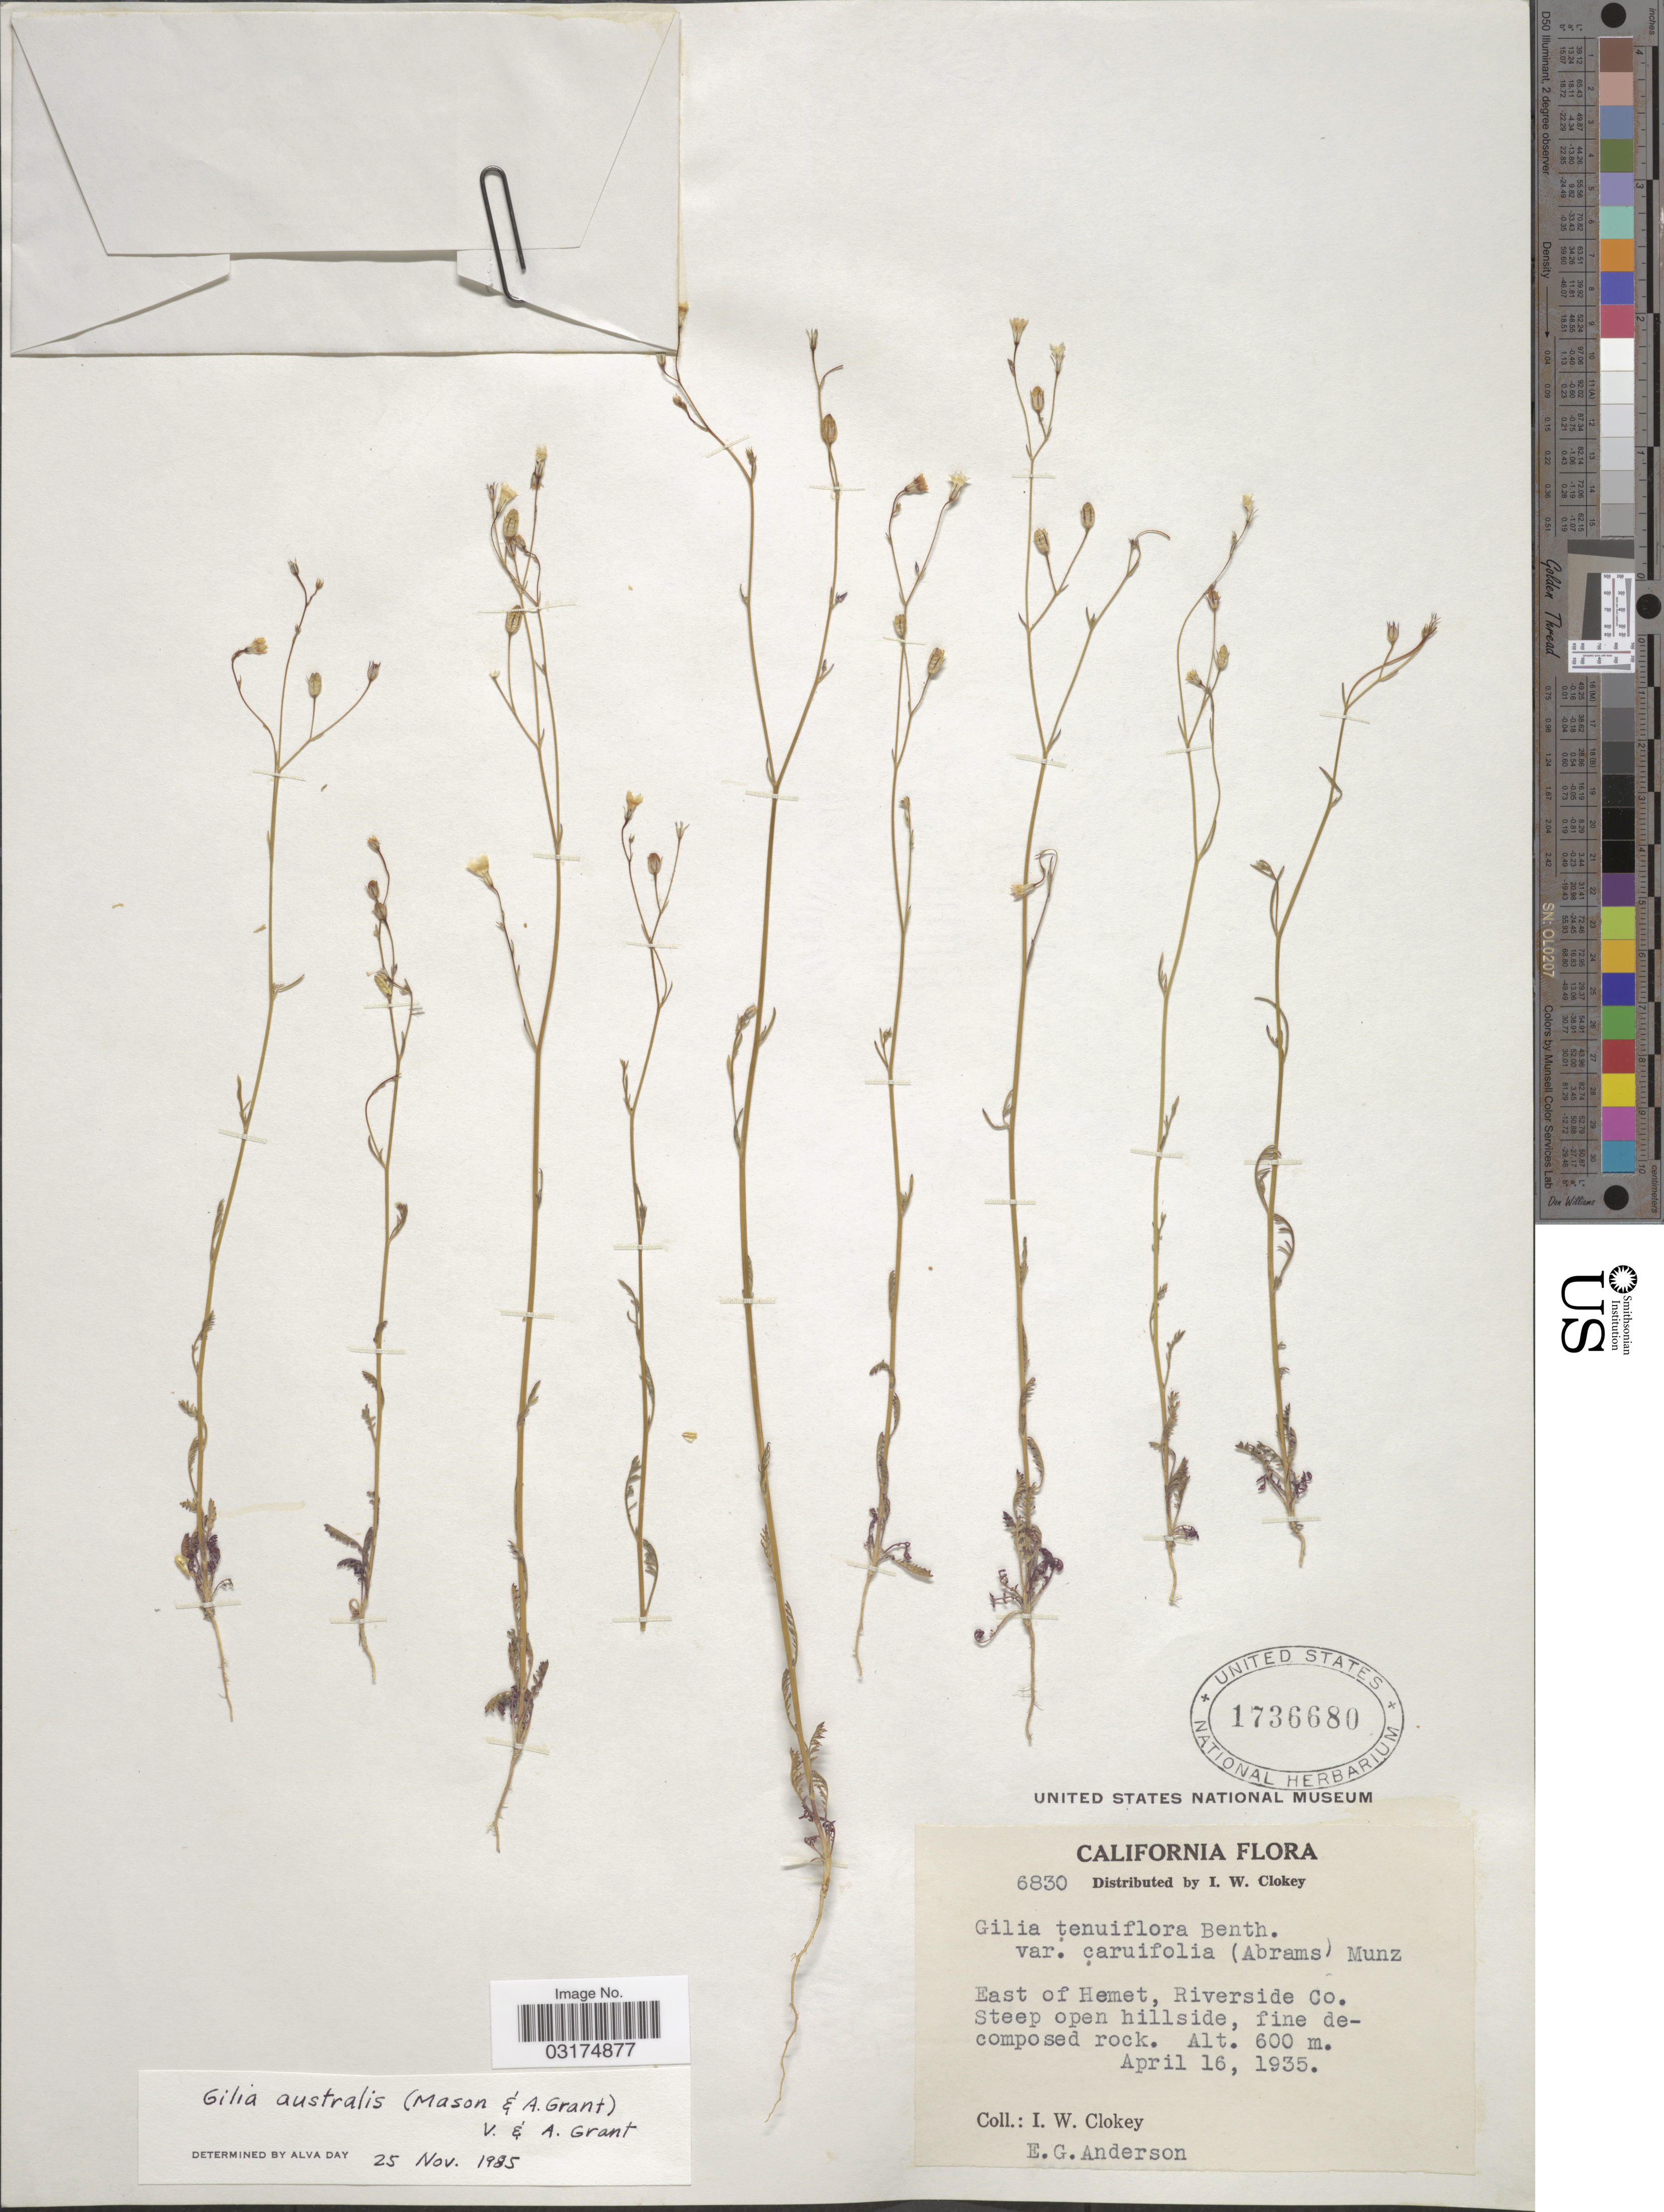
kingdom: Plantae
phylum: Tracheophyta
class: Magnoliopsida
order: Ericales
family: Polemoniaceae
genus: Saltugilia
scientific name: Saltugilia australis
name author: (H. Mason & A.D. Grant) L.A. Johnson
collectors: I. W. Clokey & E. G. Anderson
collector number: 6830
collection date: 1935-04-16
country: United States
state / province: California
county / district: Riverside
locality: East of Hemet, Riverside Co.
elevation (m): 600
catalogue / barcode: US 1736680